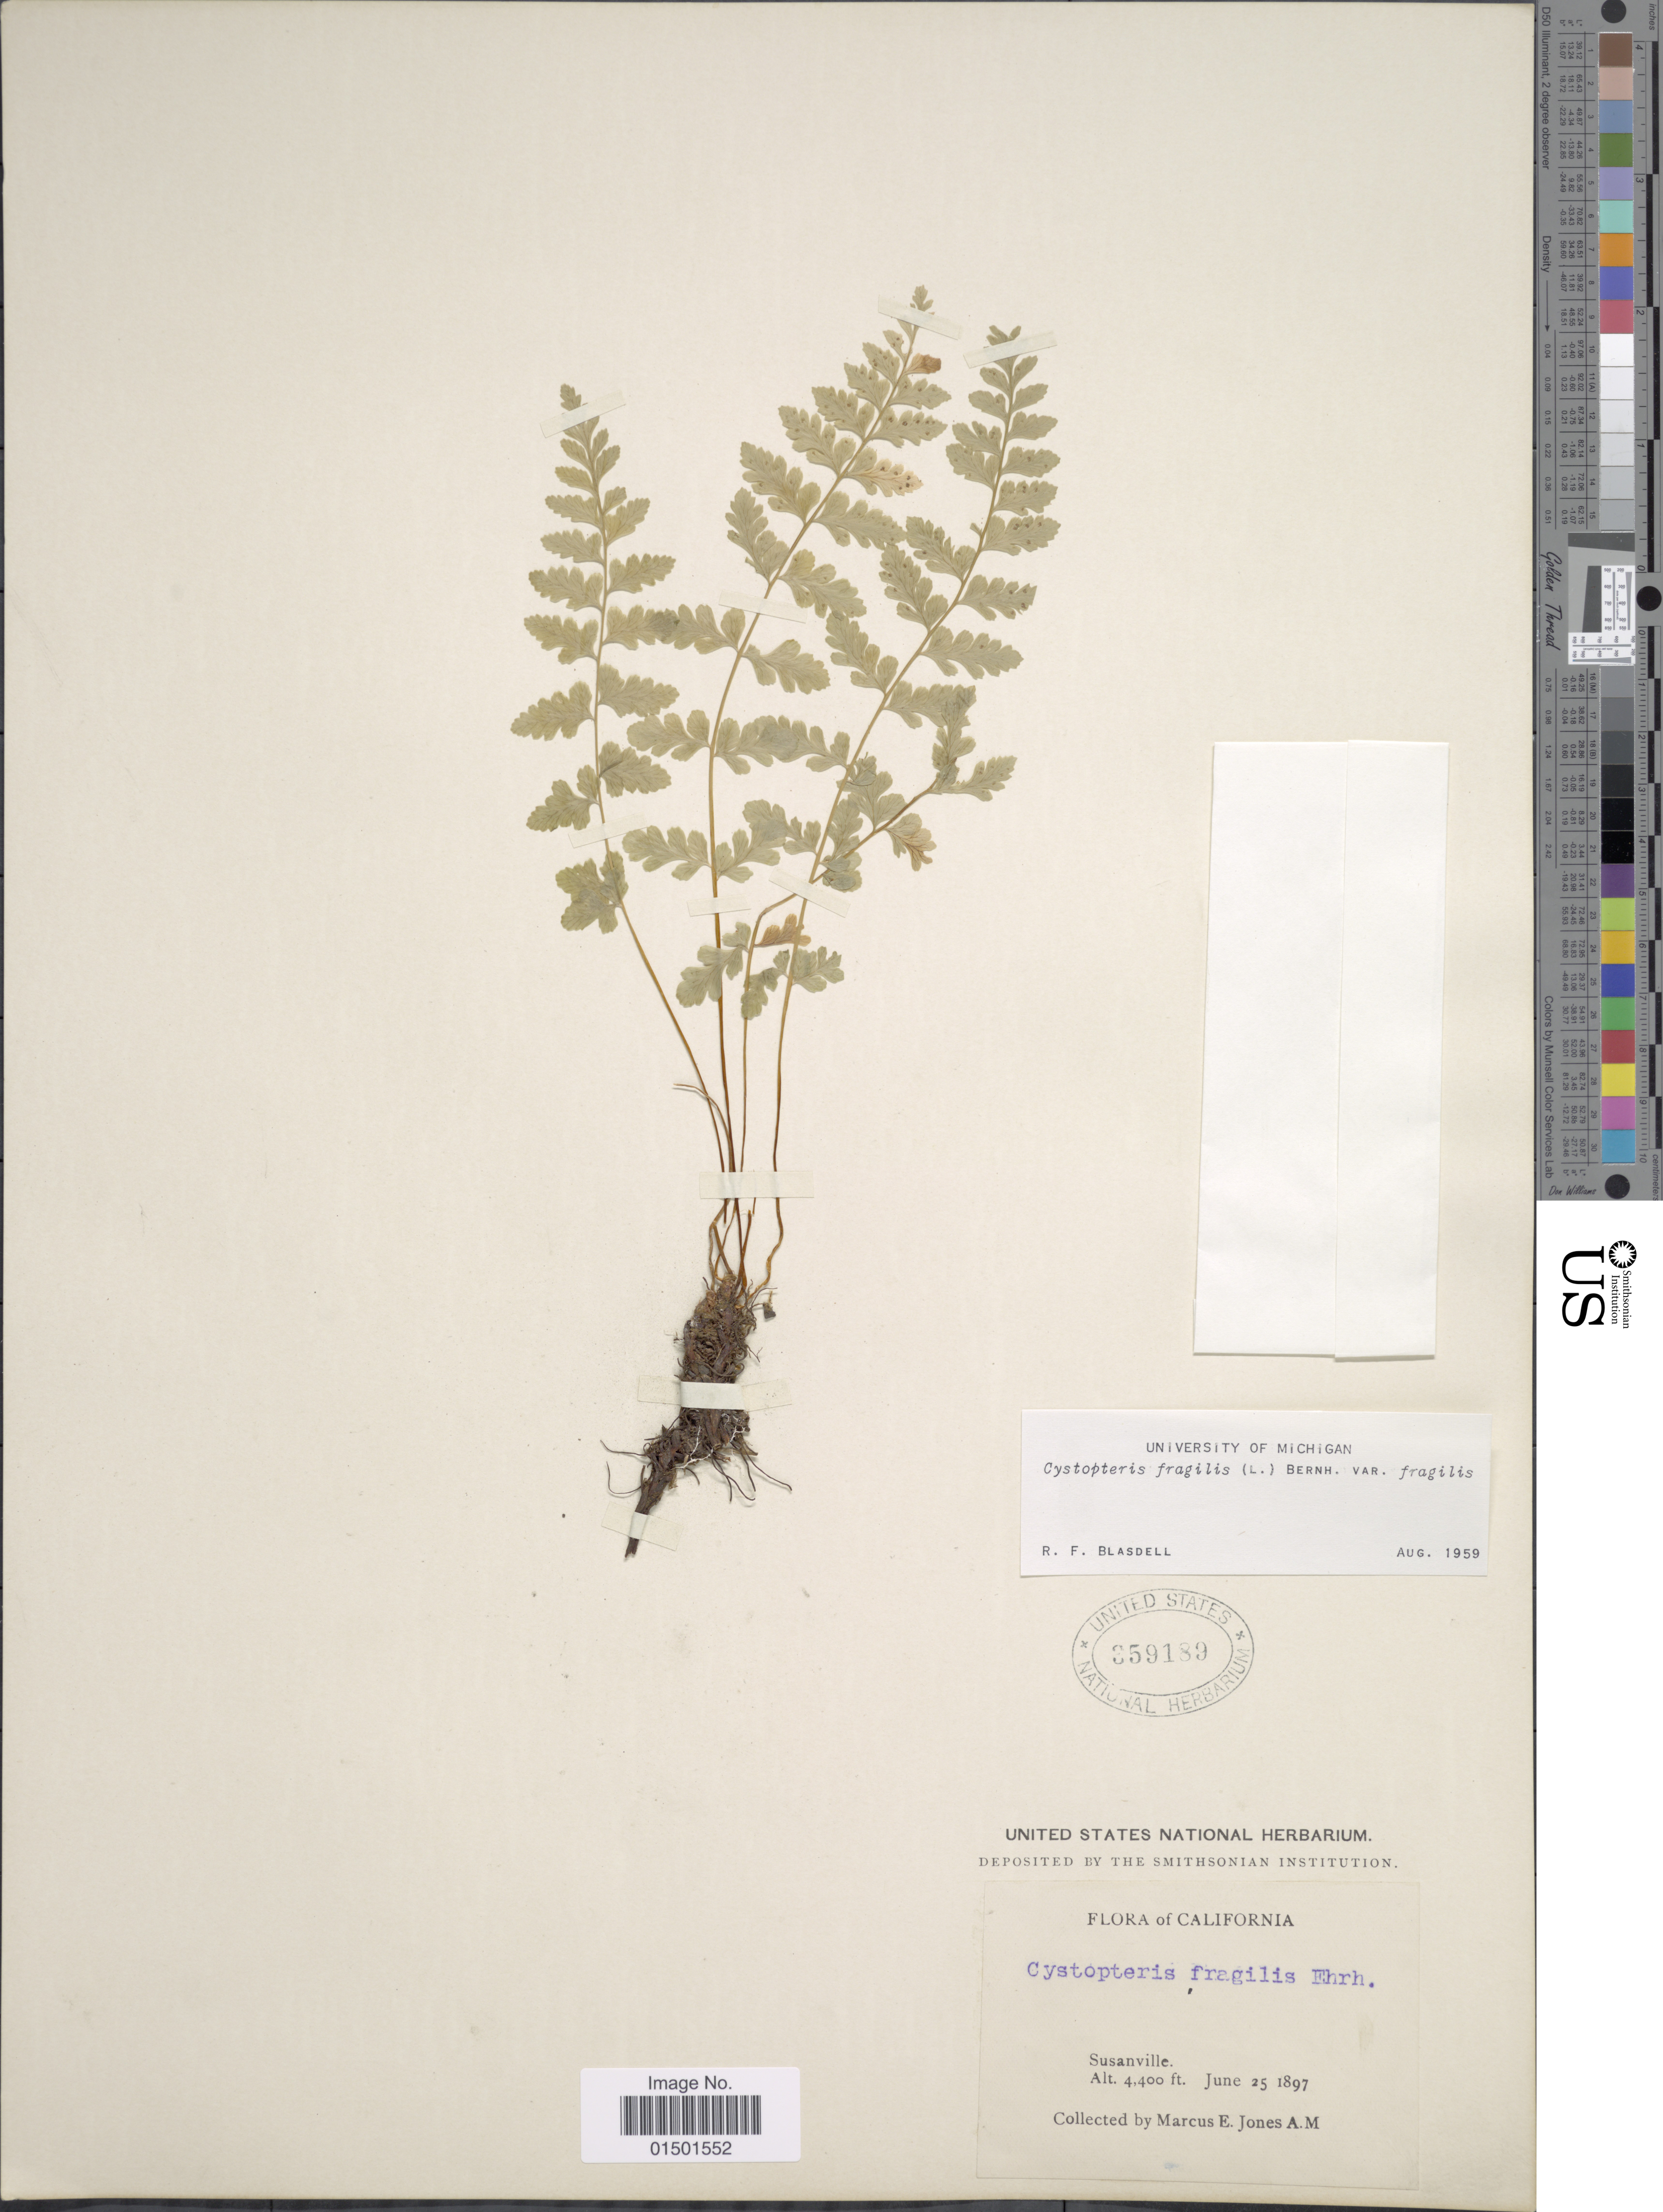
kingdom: Plantae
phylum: Tracheophyta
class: Polypodiopsida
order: Polypodiales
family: Cystopteridaceae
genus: Cystopteris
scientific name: Cystopteris fragilis var. fragilis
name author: (L.) Bernh.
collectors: M. E. Jones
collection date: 1897-06-25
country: United States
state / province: California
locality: Susanville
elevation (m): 1341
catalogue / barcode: US 359189